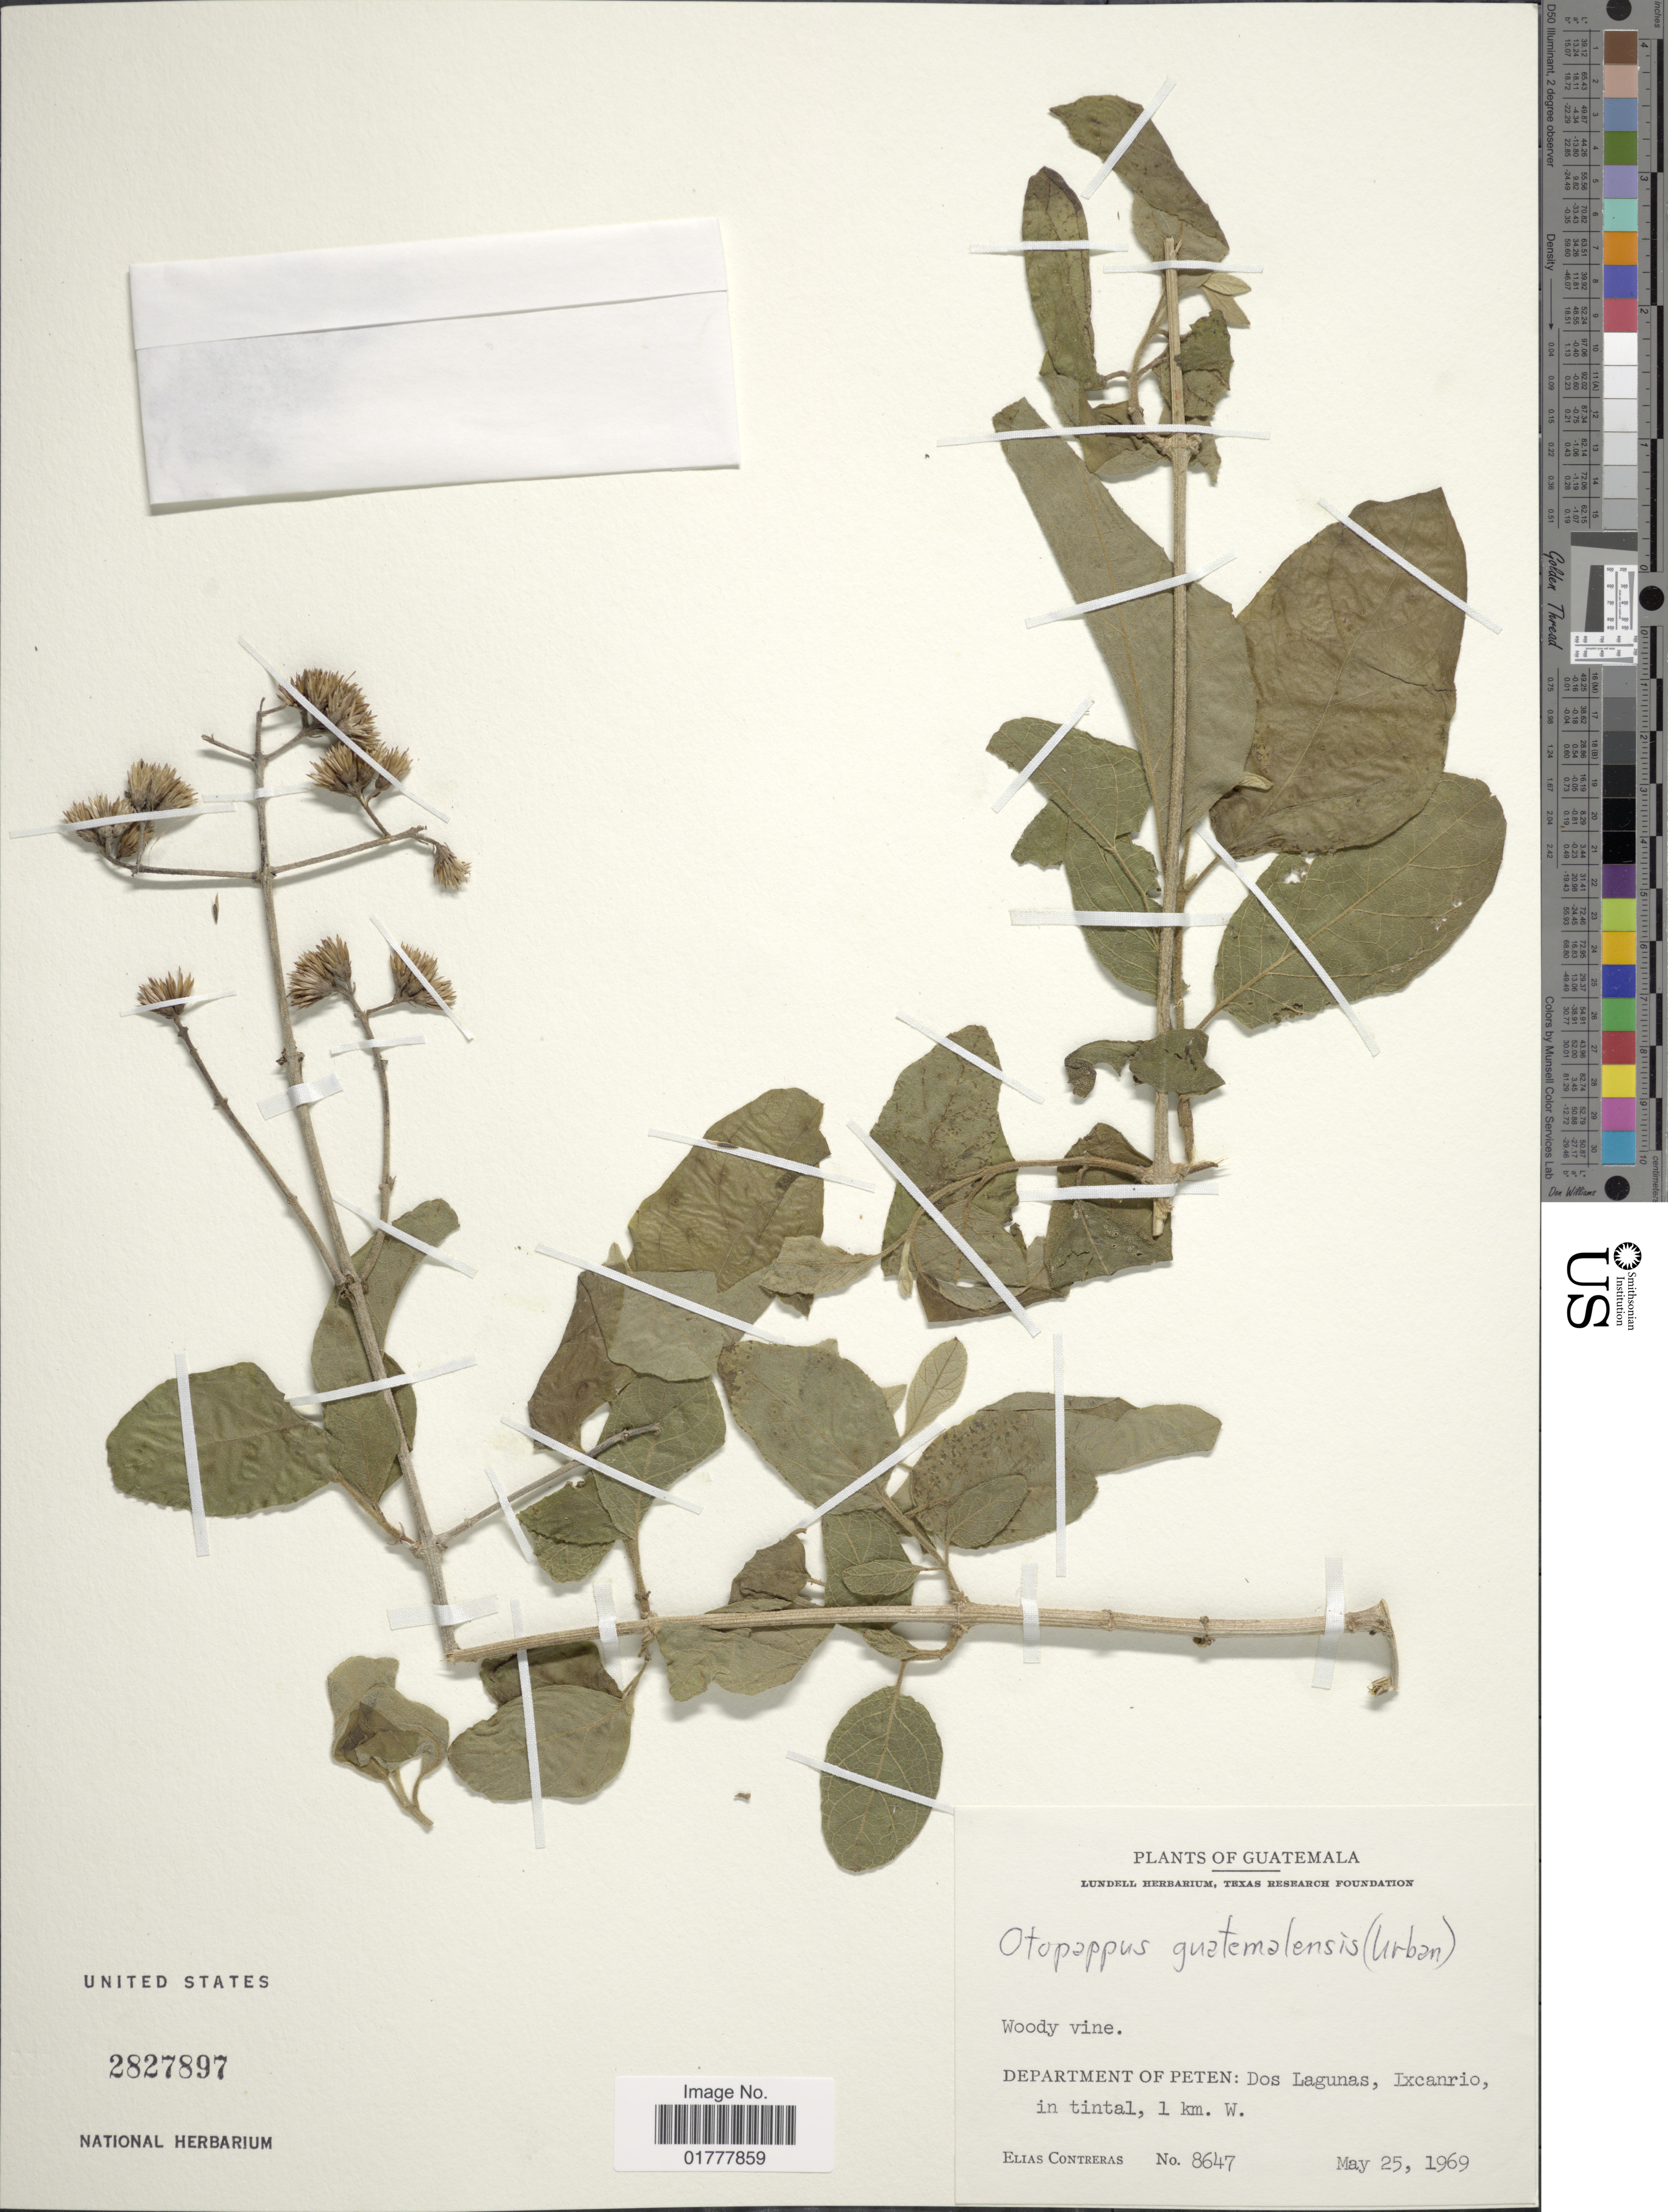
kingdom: Plantae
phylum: Tracheophyta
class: Magnoliopsida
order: Asterales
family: Asteraceae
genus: Otopappus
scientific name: Otopappus guatemalensis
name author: (Urb.) R.L. Hartm. & Steussy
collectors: E. Contreras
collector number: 8647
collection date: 1969-05-25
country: Guatemala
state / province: El Petén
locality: Department of Peten: Dos Lagunas, Ixcanrio in tintal, 1 km. W.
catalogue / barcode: US 2827897